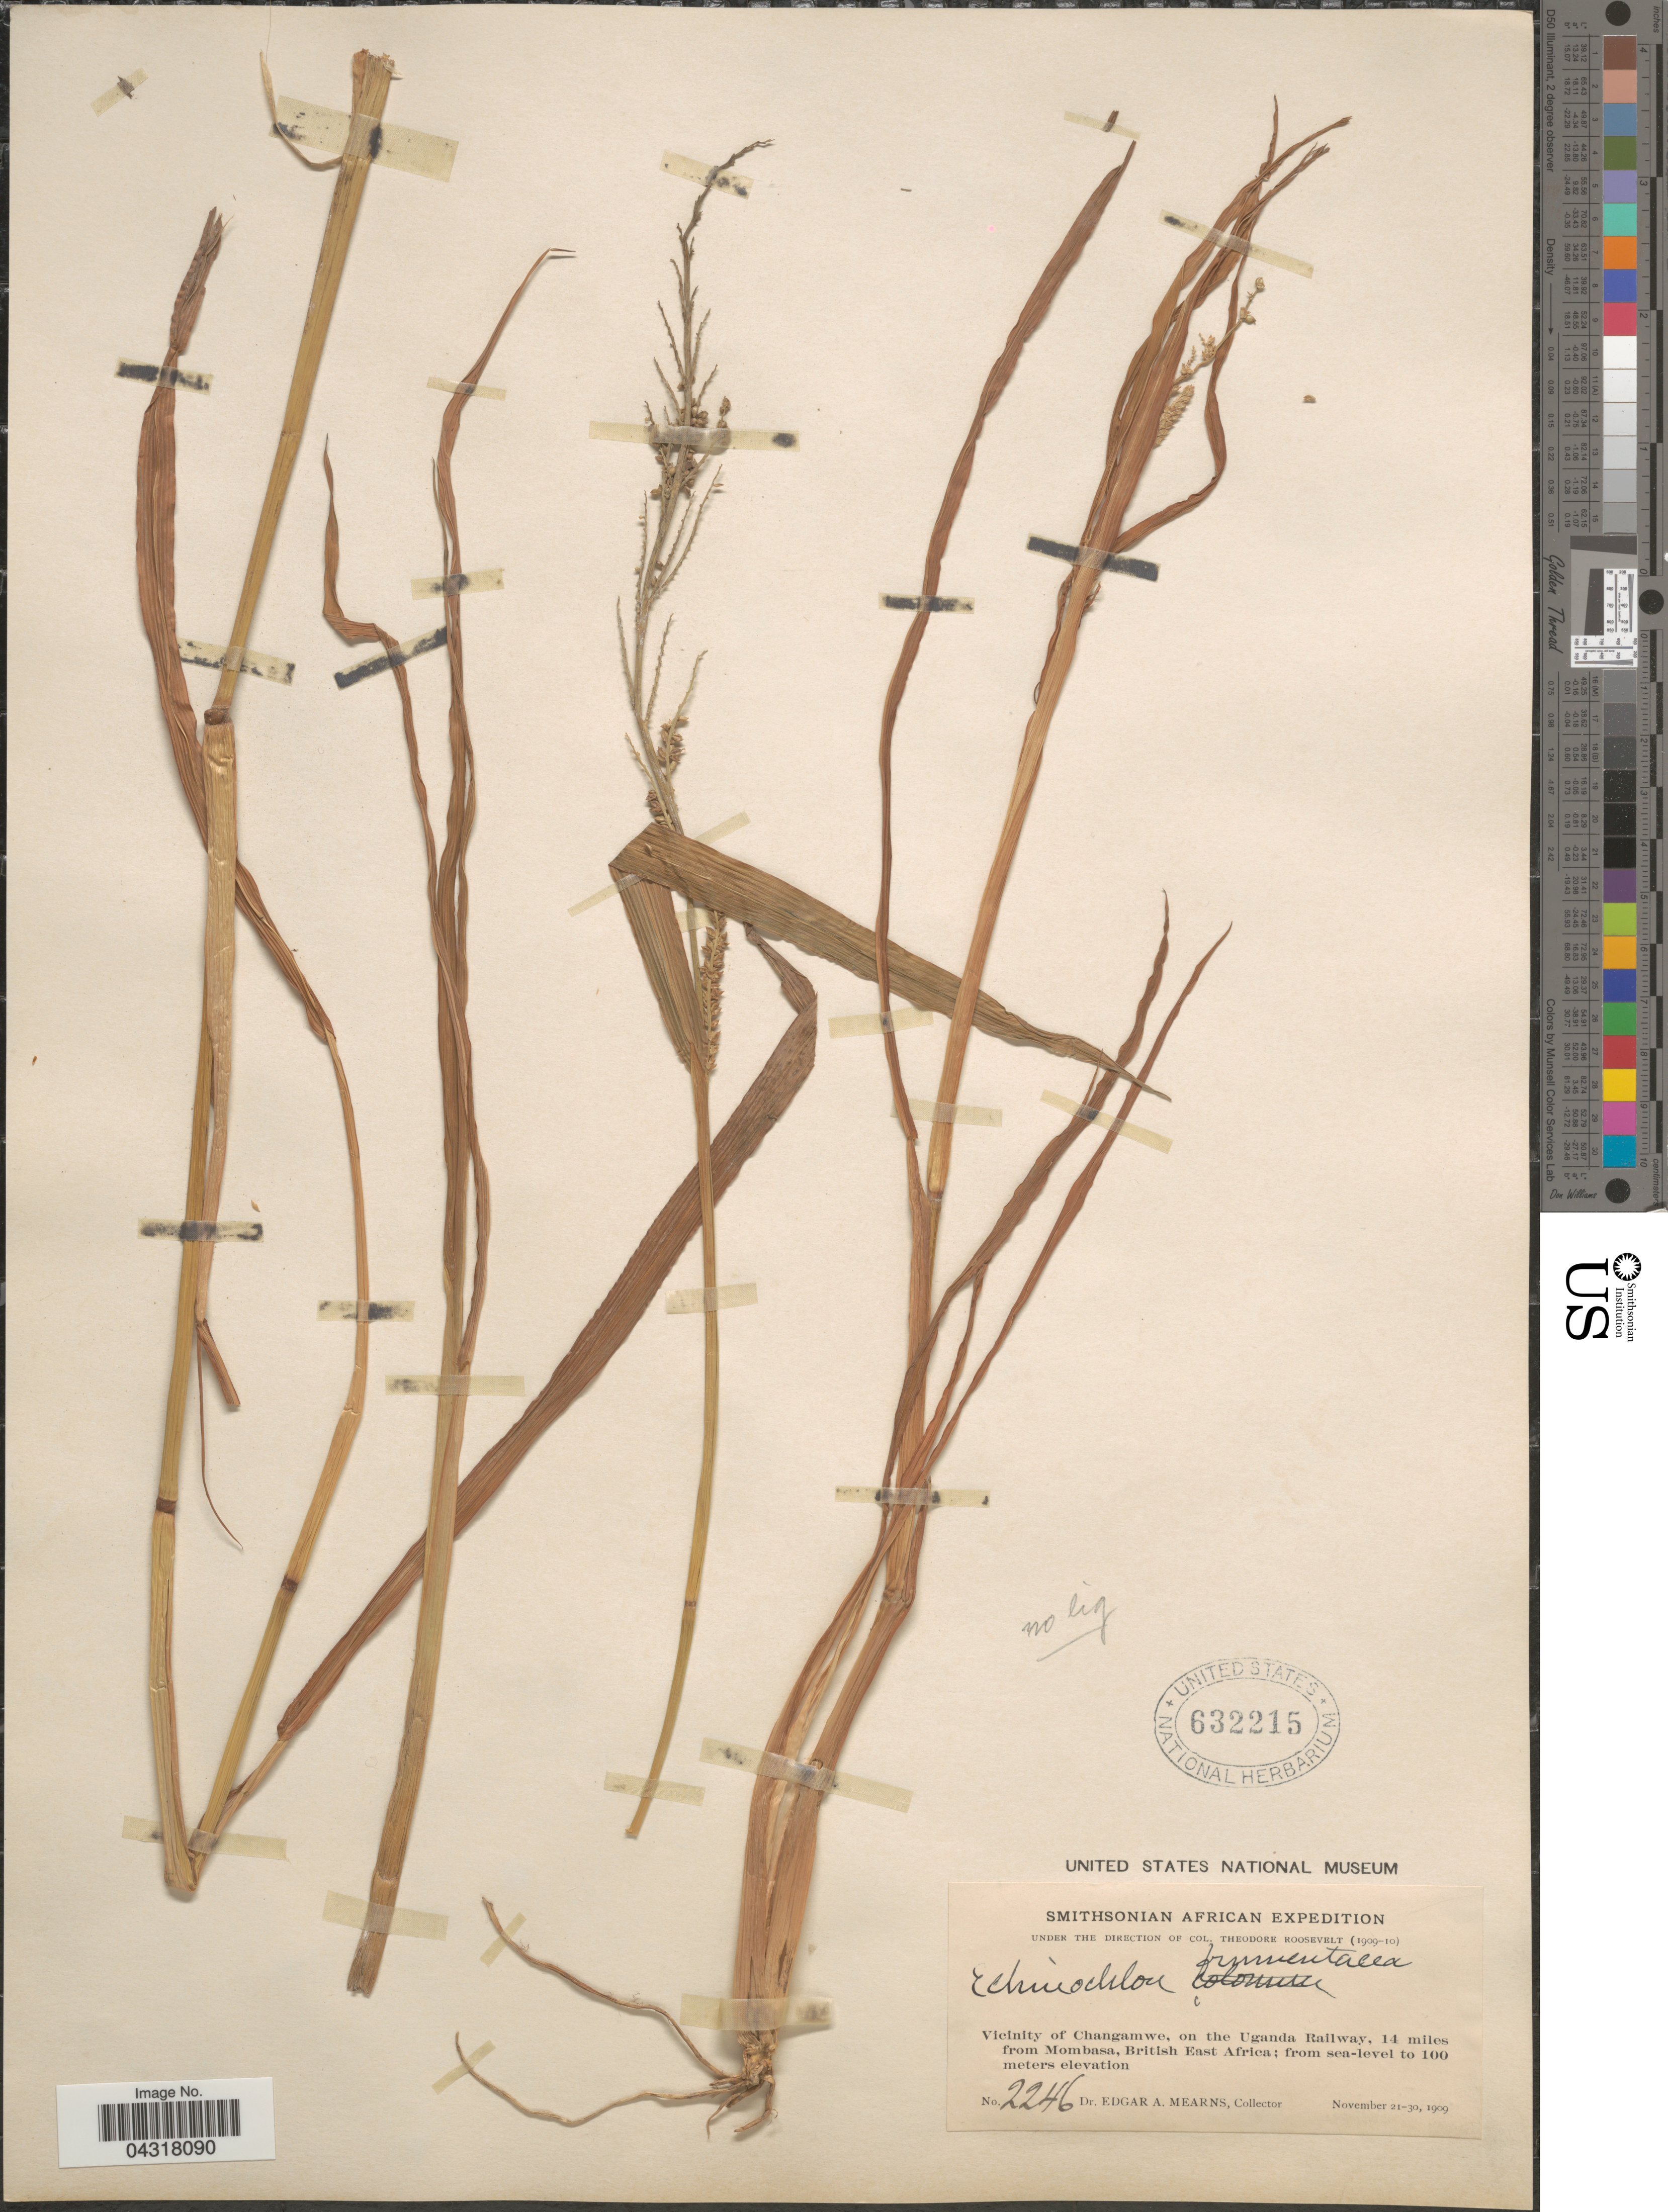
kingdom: Plantae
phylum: Tracheophyta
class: Liliopsida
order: Poales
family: Poaceae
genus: Echinochloa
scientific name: Echinochloa sp.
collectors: E. A. Mearns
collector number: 2246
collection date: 1909-11-21/1909-11-30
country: Uganda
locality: Smithsonian African Expedition. Vicinity of Changamwe, on the Uganda Railway, 14 miles from Mombasa, British East Africa.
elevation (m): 0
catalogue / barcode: US 632215